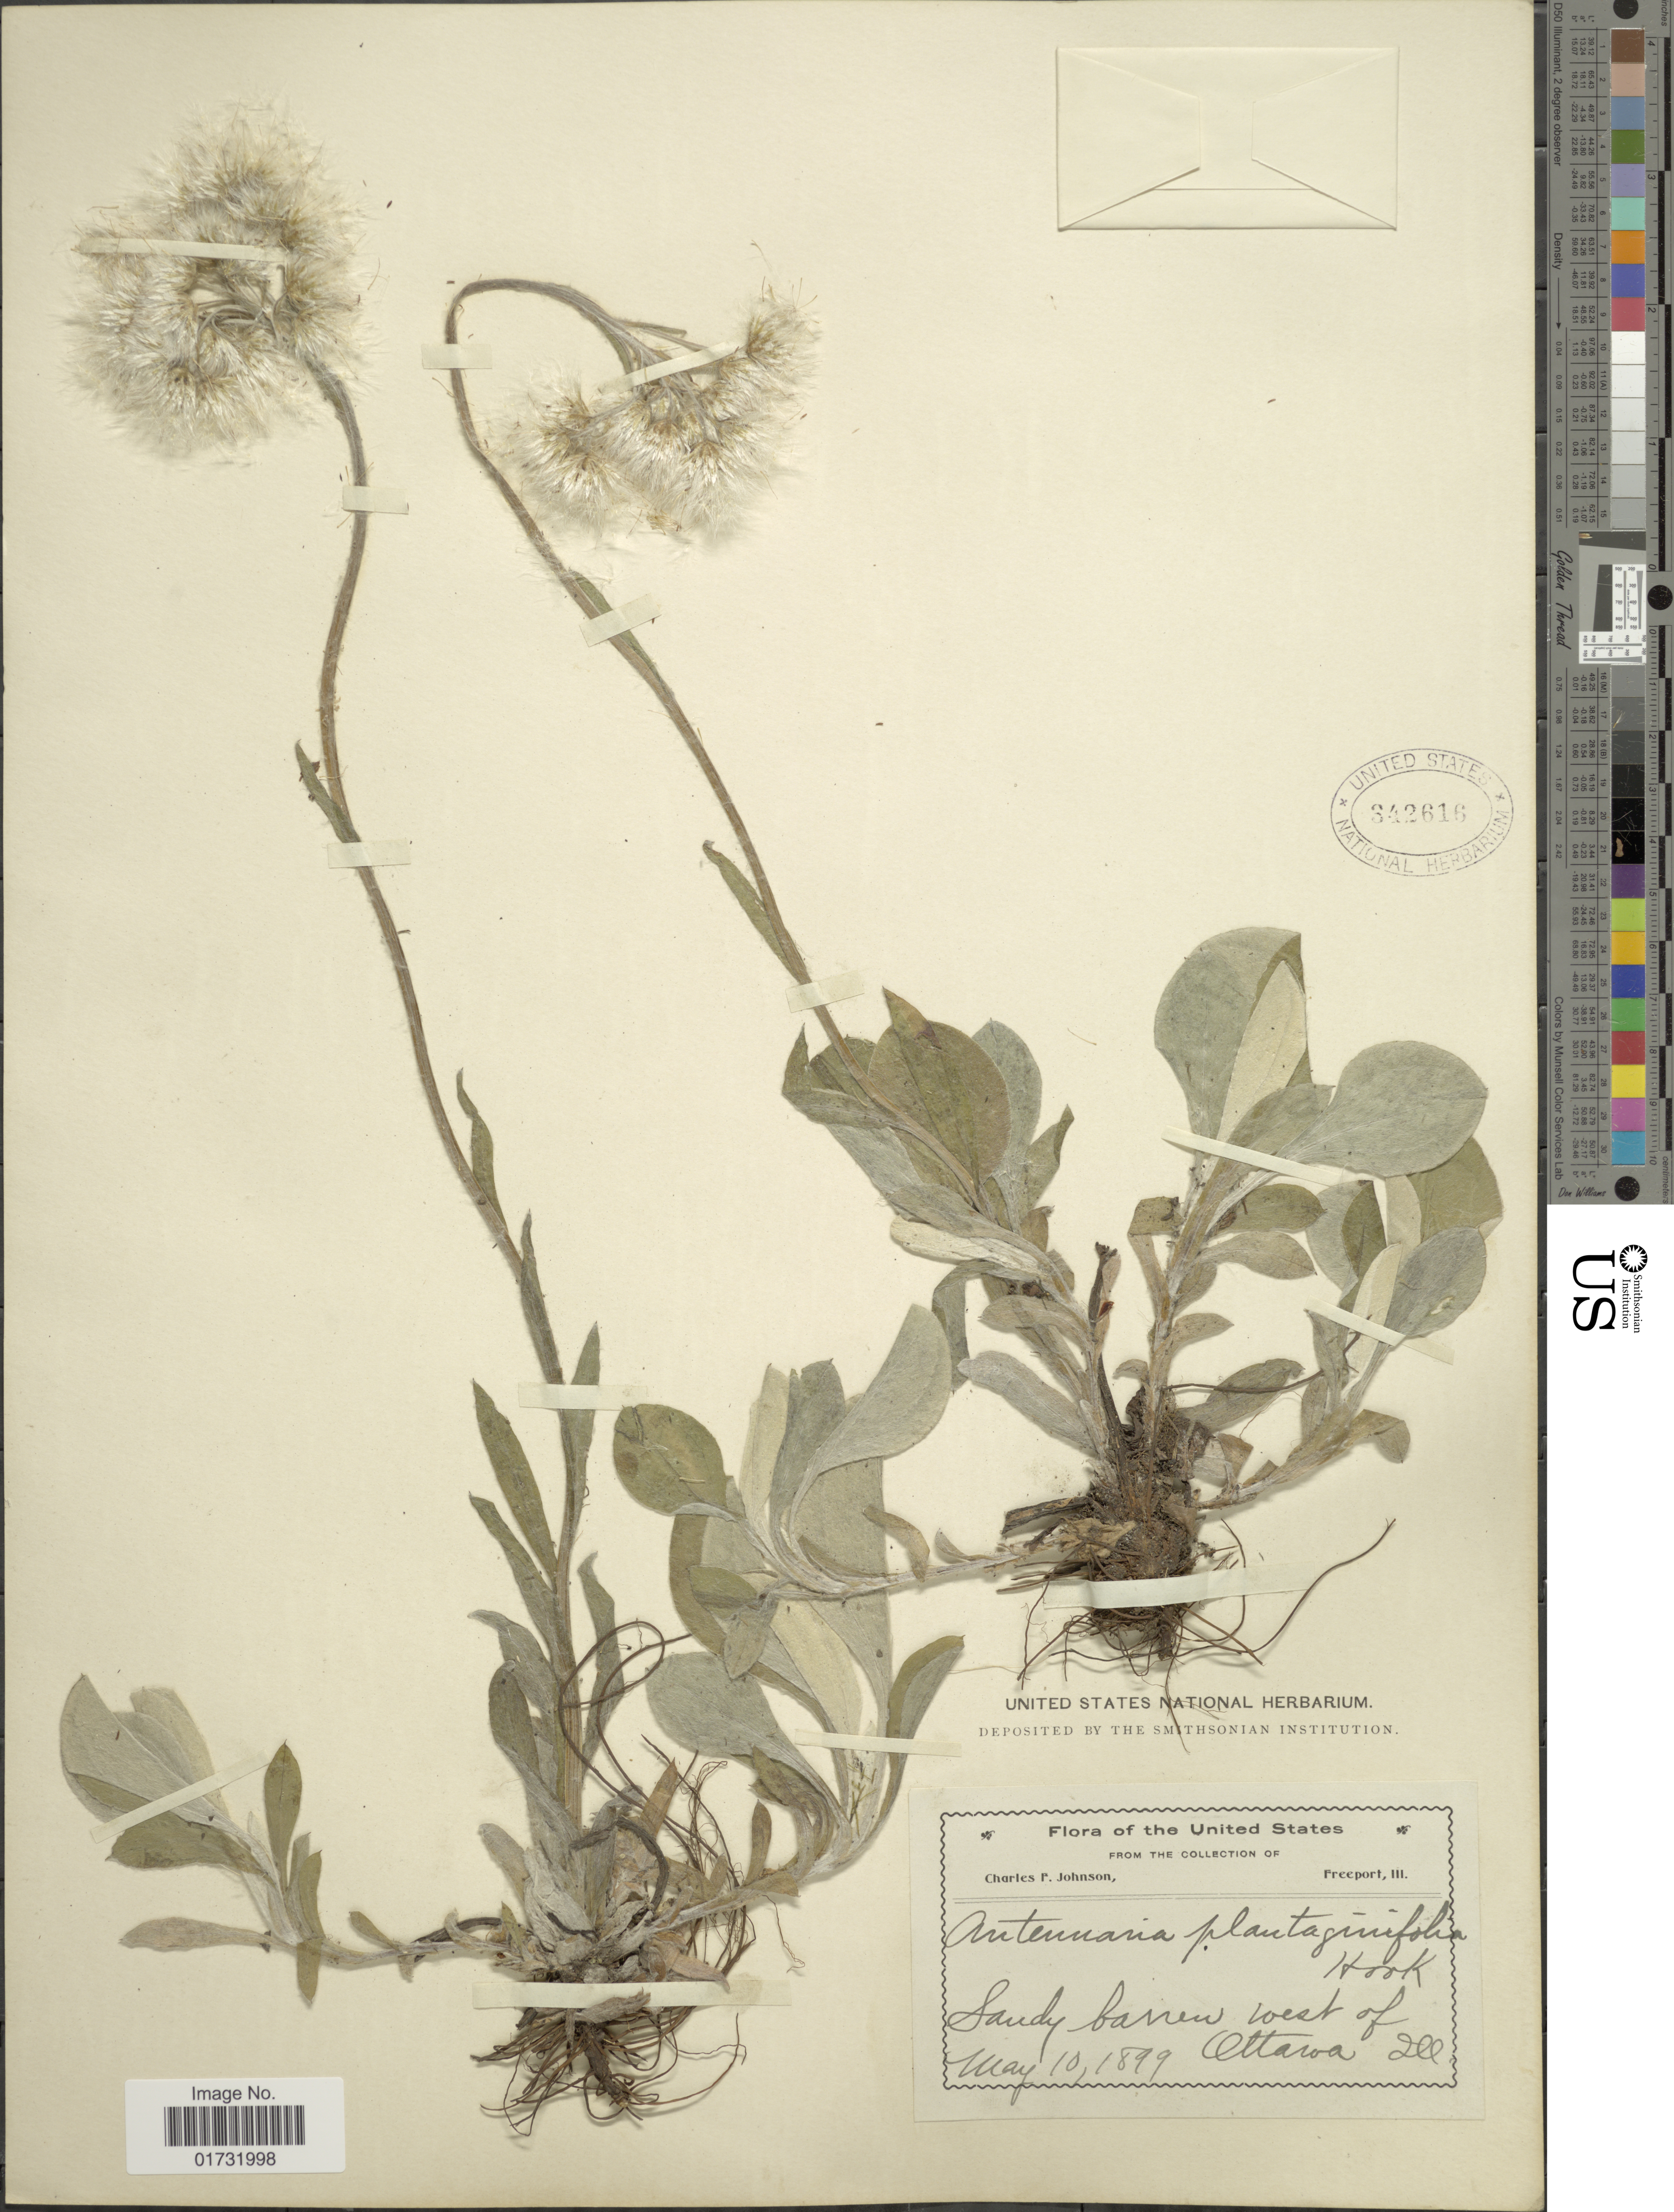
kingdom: Plantae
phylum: Tracheophyta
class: Magnoliopsida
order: Asterales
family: Asteraceae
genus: Antennaria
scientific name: Antennaria occidentalis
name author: Greene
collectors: C. F. Johnson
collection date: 1899-05-10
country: United States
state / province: Illinois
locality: West of Ottawa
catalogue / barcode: US 342616